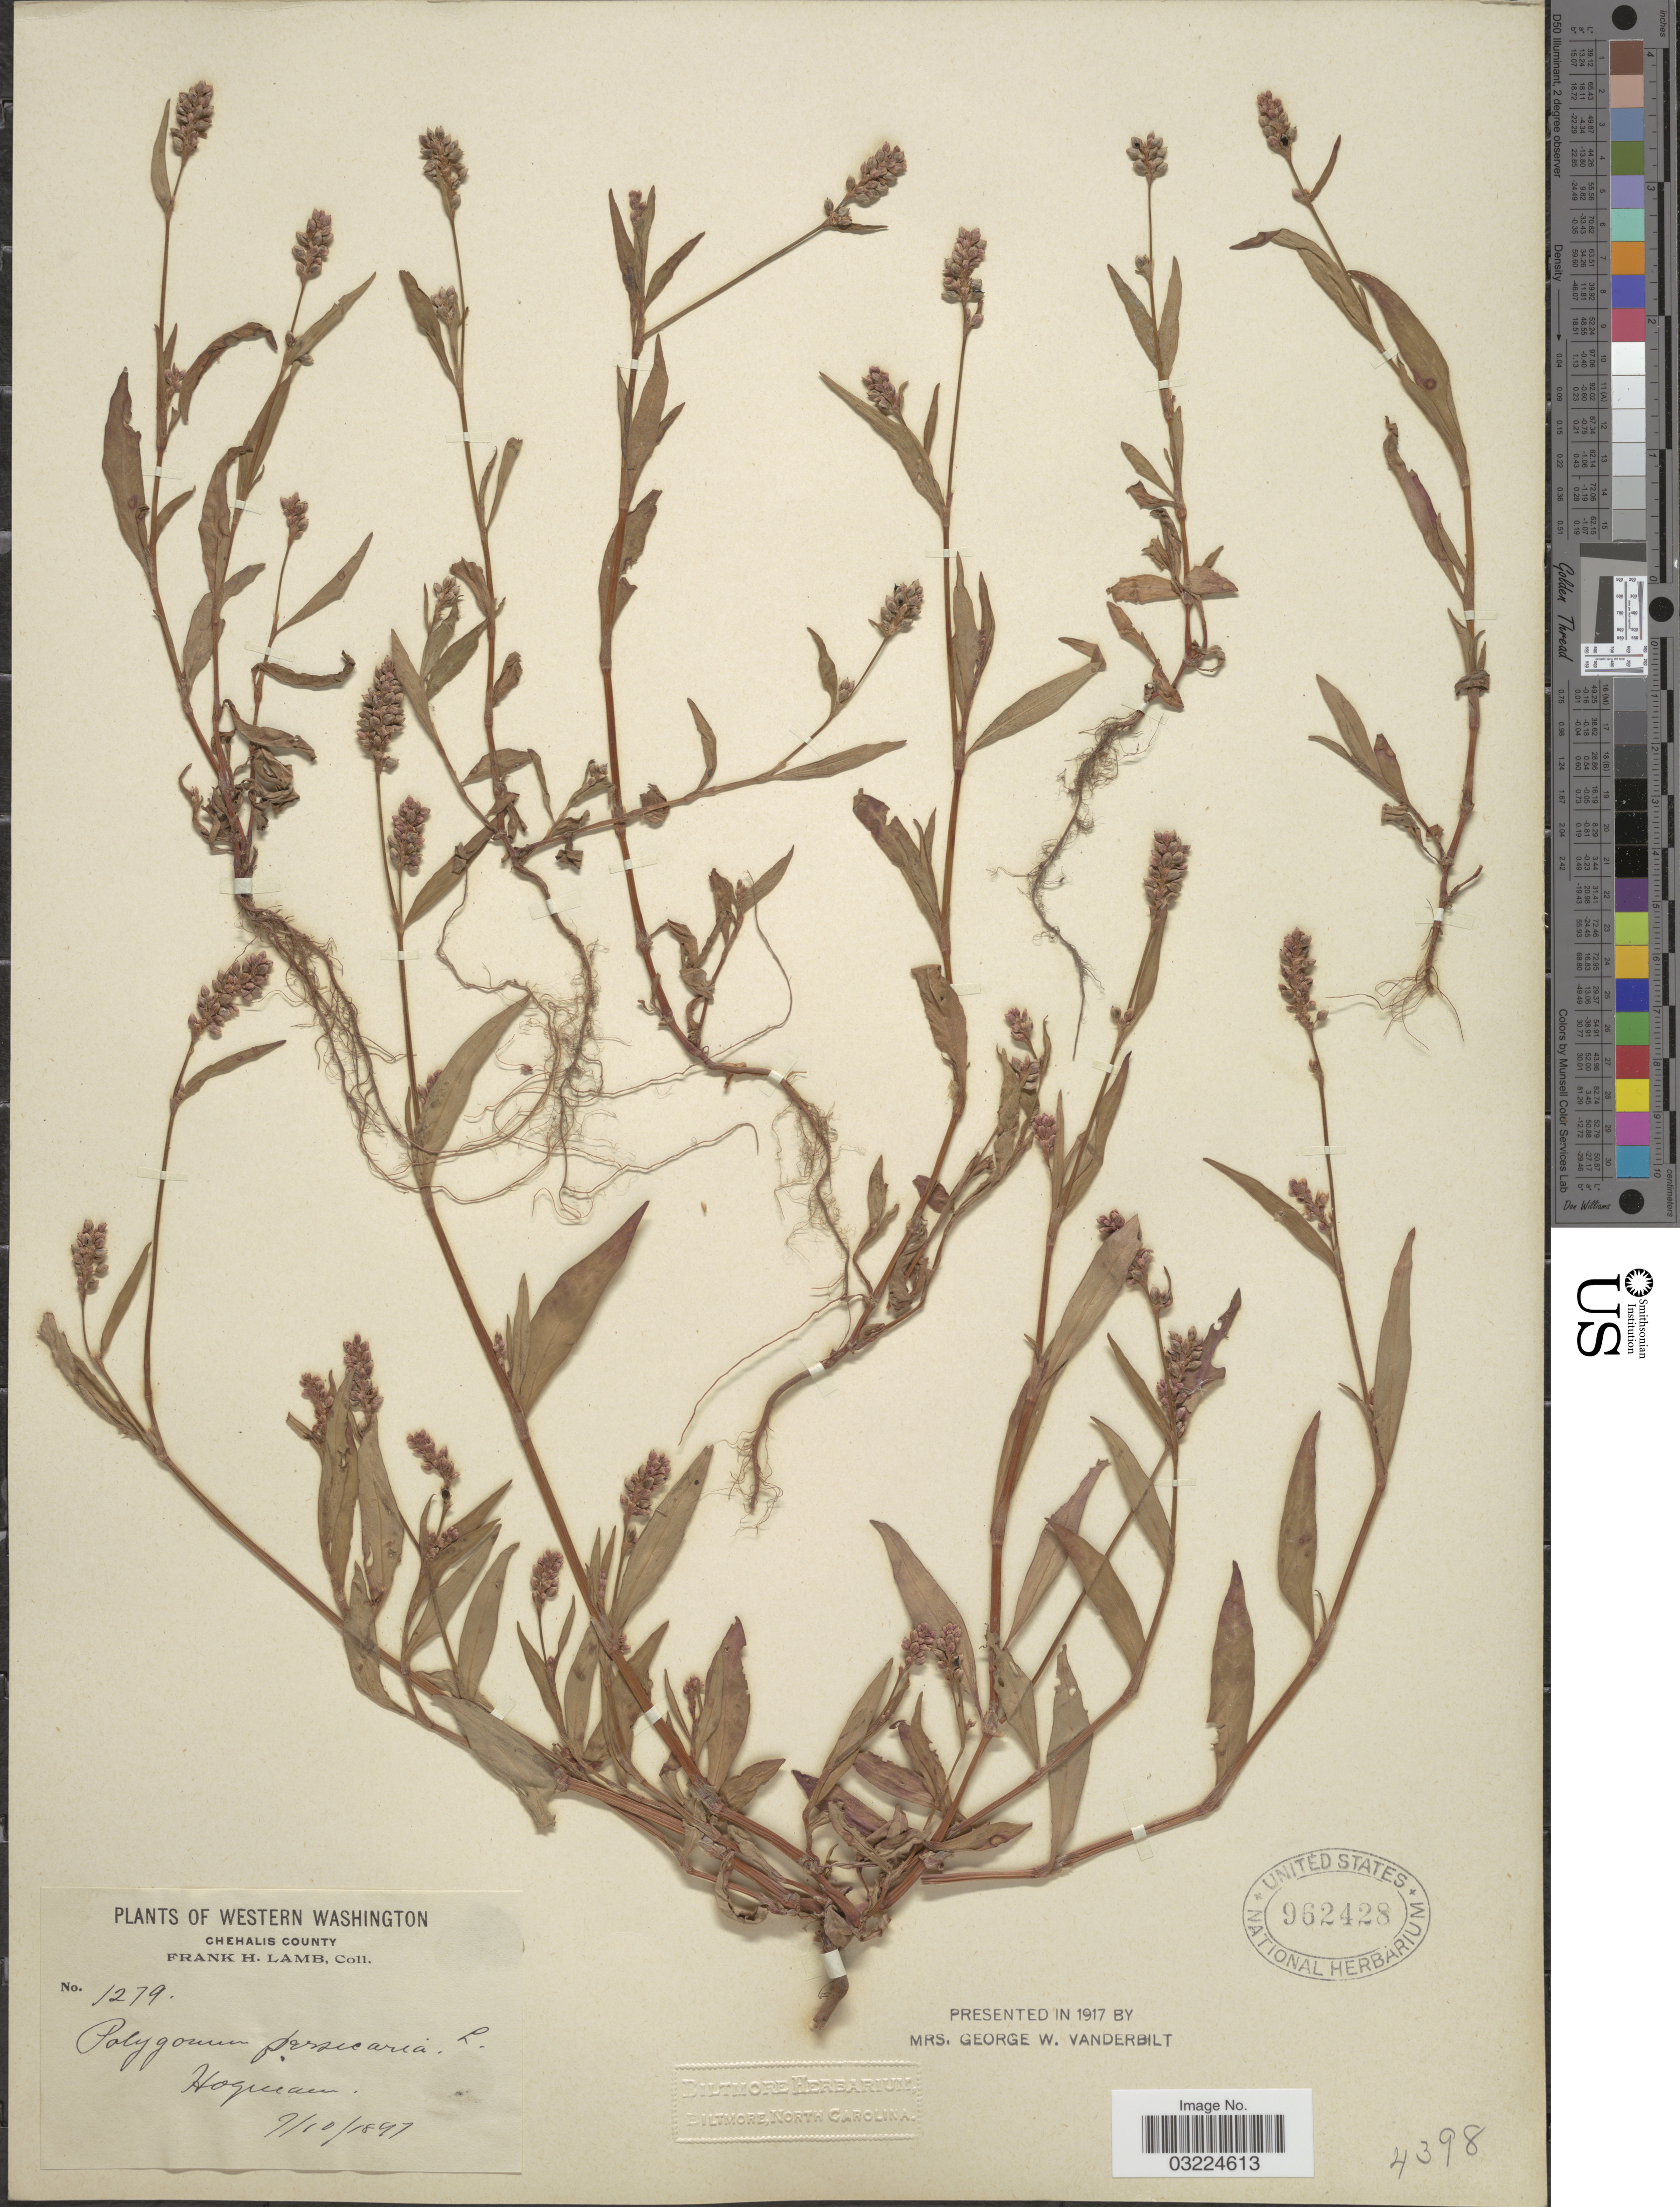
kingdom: Plantae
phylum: Tracheophyta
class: Magnoliopsida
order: Caryophyllales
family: Polygonaceae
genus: Persicaria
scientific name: Persicaria maculosa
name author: S.F. Gray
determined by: Atha, D. E.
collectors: F. H. Lamb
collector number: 1279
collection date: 1897-07-10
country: United States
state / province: Washington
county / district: Grays Harbor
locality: Hoquiam.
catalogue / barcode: US 962428